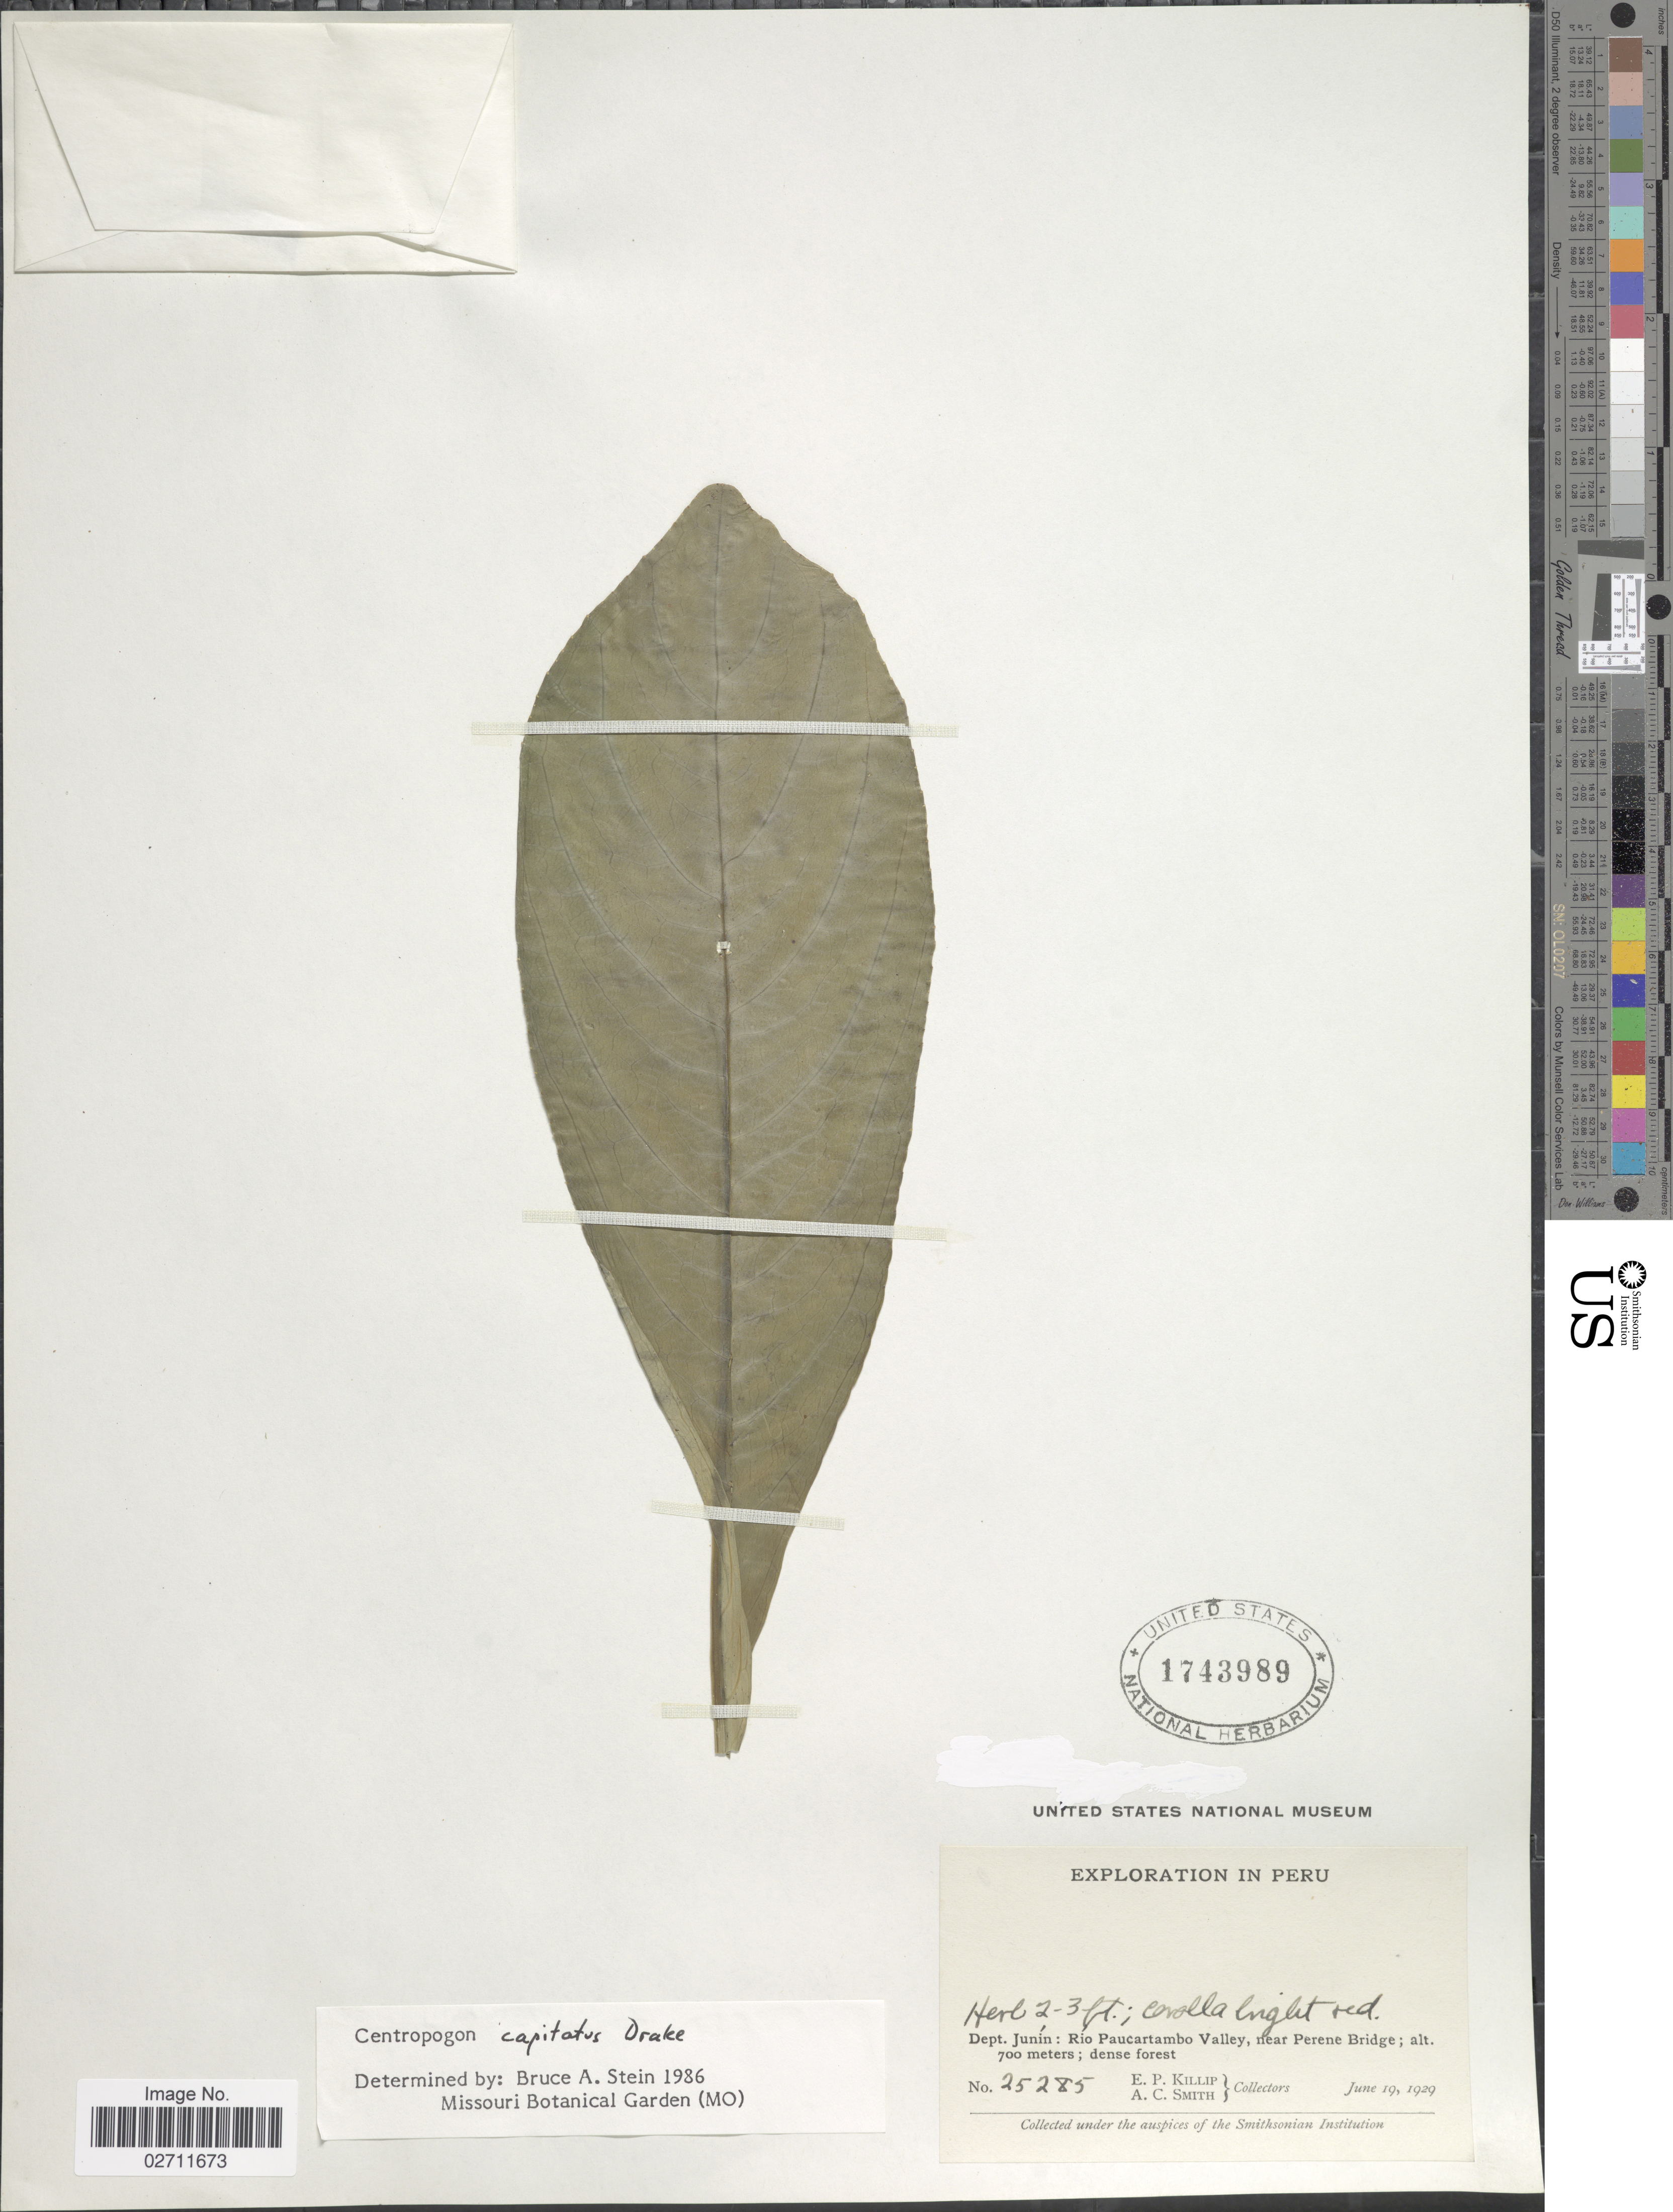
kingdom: Plantae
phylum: Tracheophyta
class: Magnoliopsida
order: Asterales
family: Campanulaceae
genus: Centropogon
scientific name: Centropogon capitatus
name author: Drake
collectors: E. P. Killip & A. C. Smith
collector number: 25285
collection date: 1929-06-19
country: Peru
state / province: Junín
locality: Rio Paucartambo Valley, near Perene Bridge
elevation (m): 700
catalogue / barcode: US 1743989